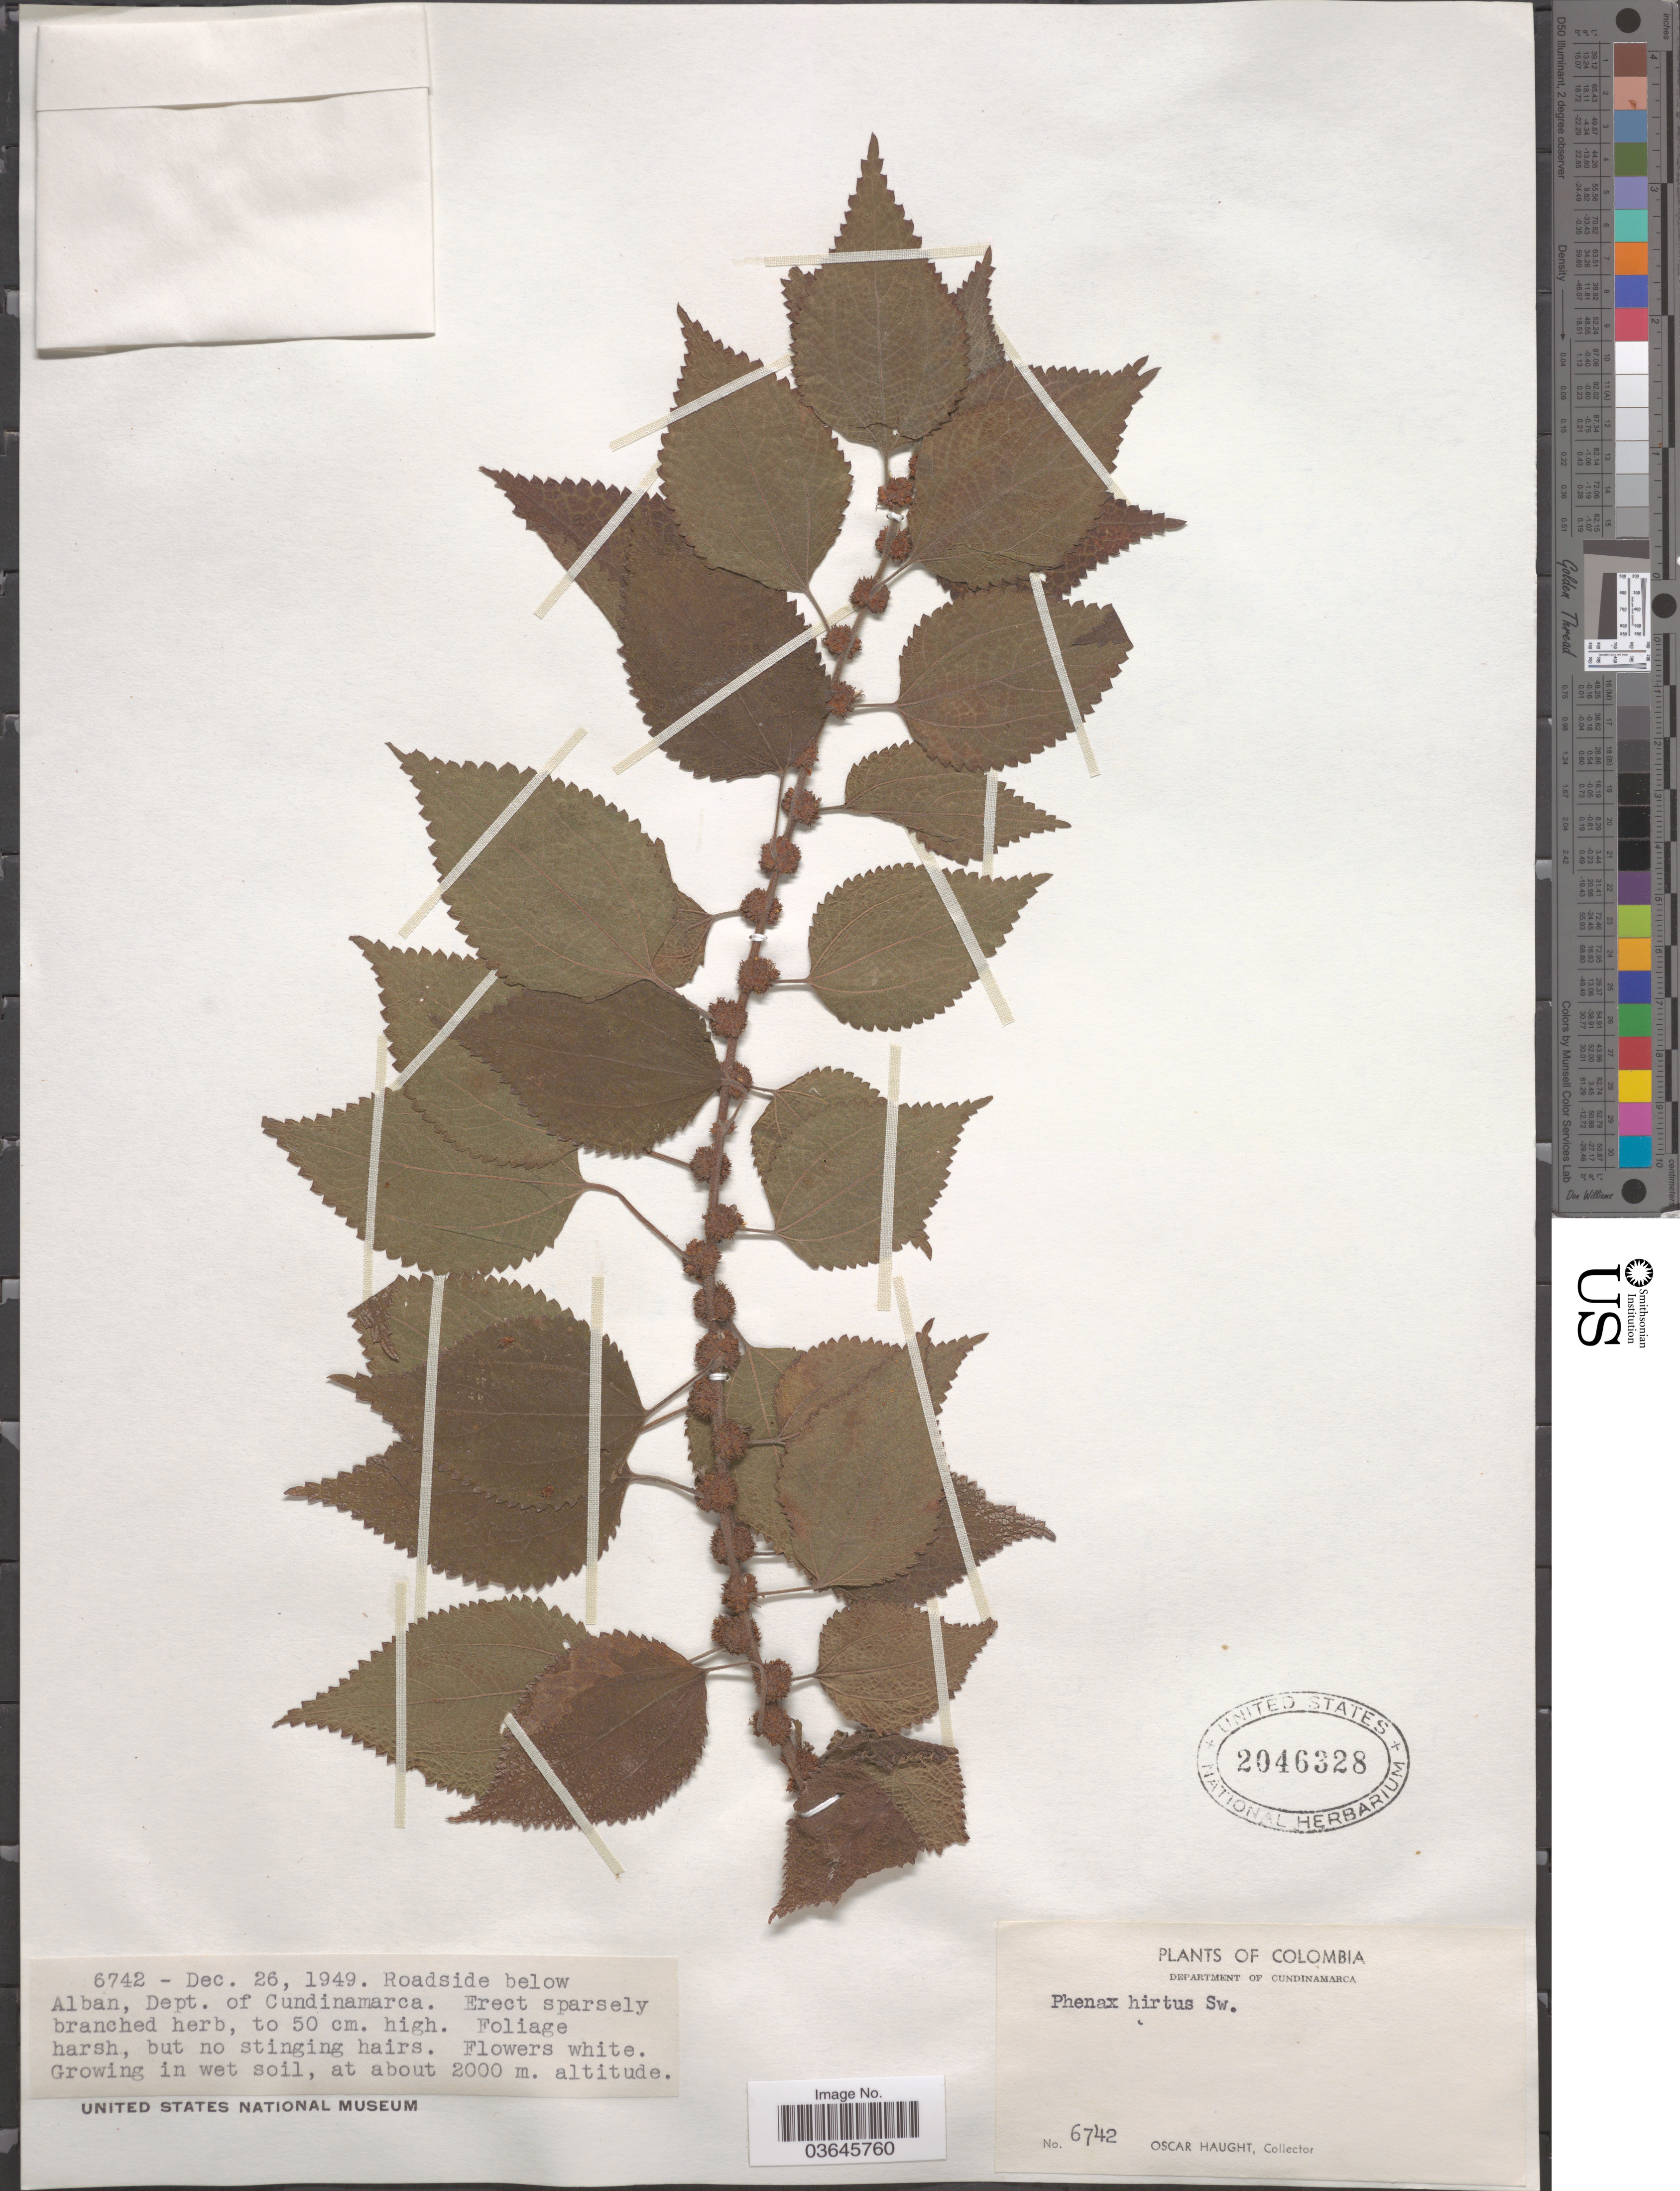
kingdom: Plantae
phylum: Tracheophyta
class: Magnoliopsida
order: Rosales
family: Urticaceae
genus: Phenax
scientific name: Phenax hirtus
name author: (Sw.) Wedd.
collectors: O. Haught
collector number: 6742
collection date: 1949-12-26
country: Colombia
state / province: Cundinamarca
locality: Department of Cundinamarca. Roadside below Alban.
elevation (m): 2000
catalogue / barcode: US 2046328